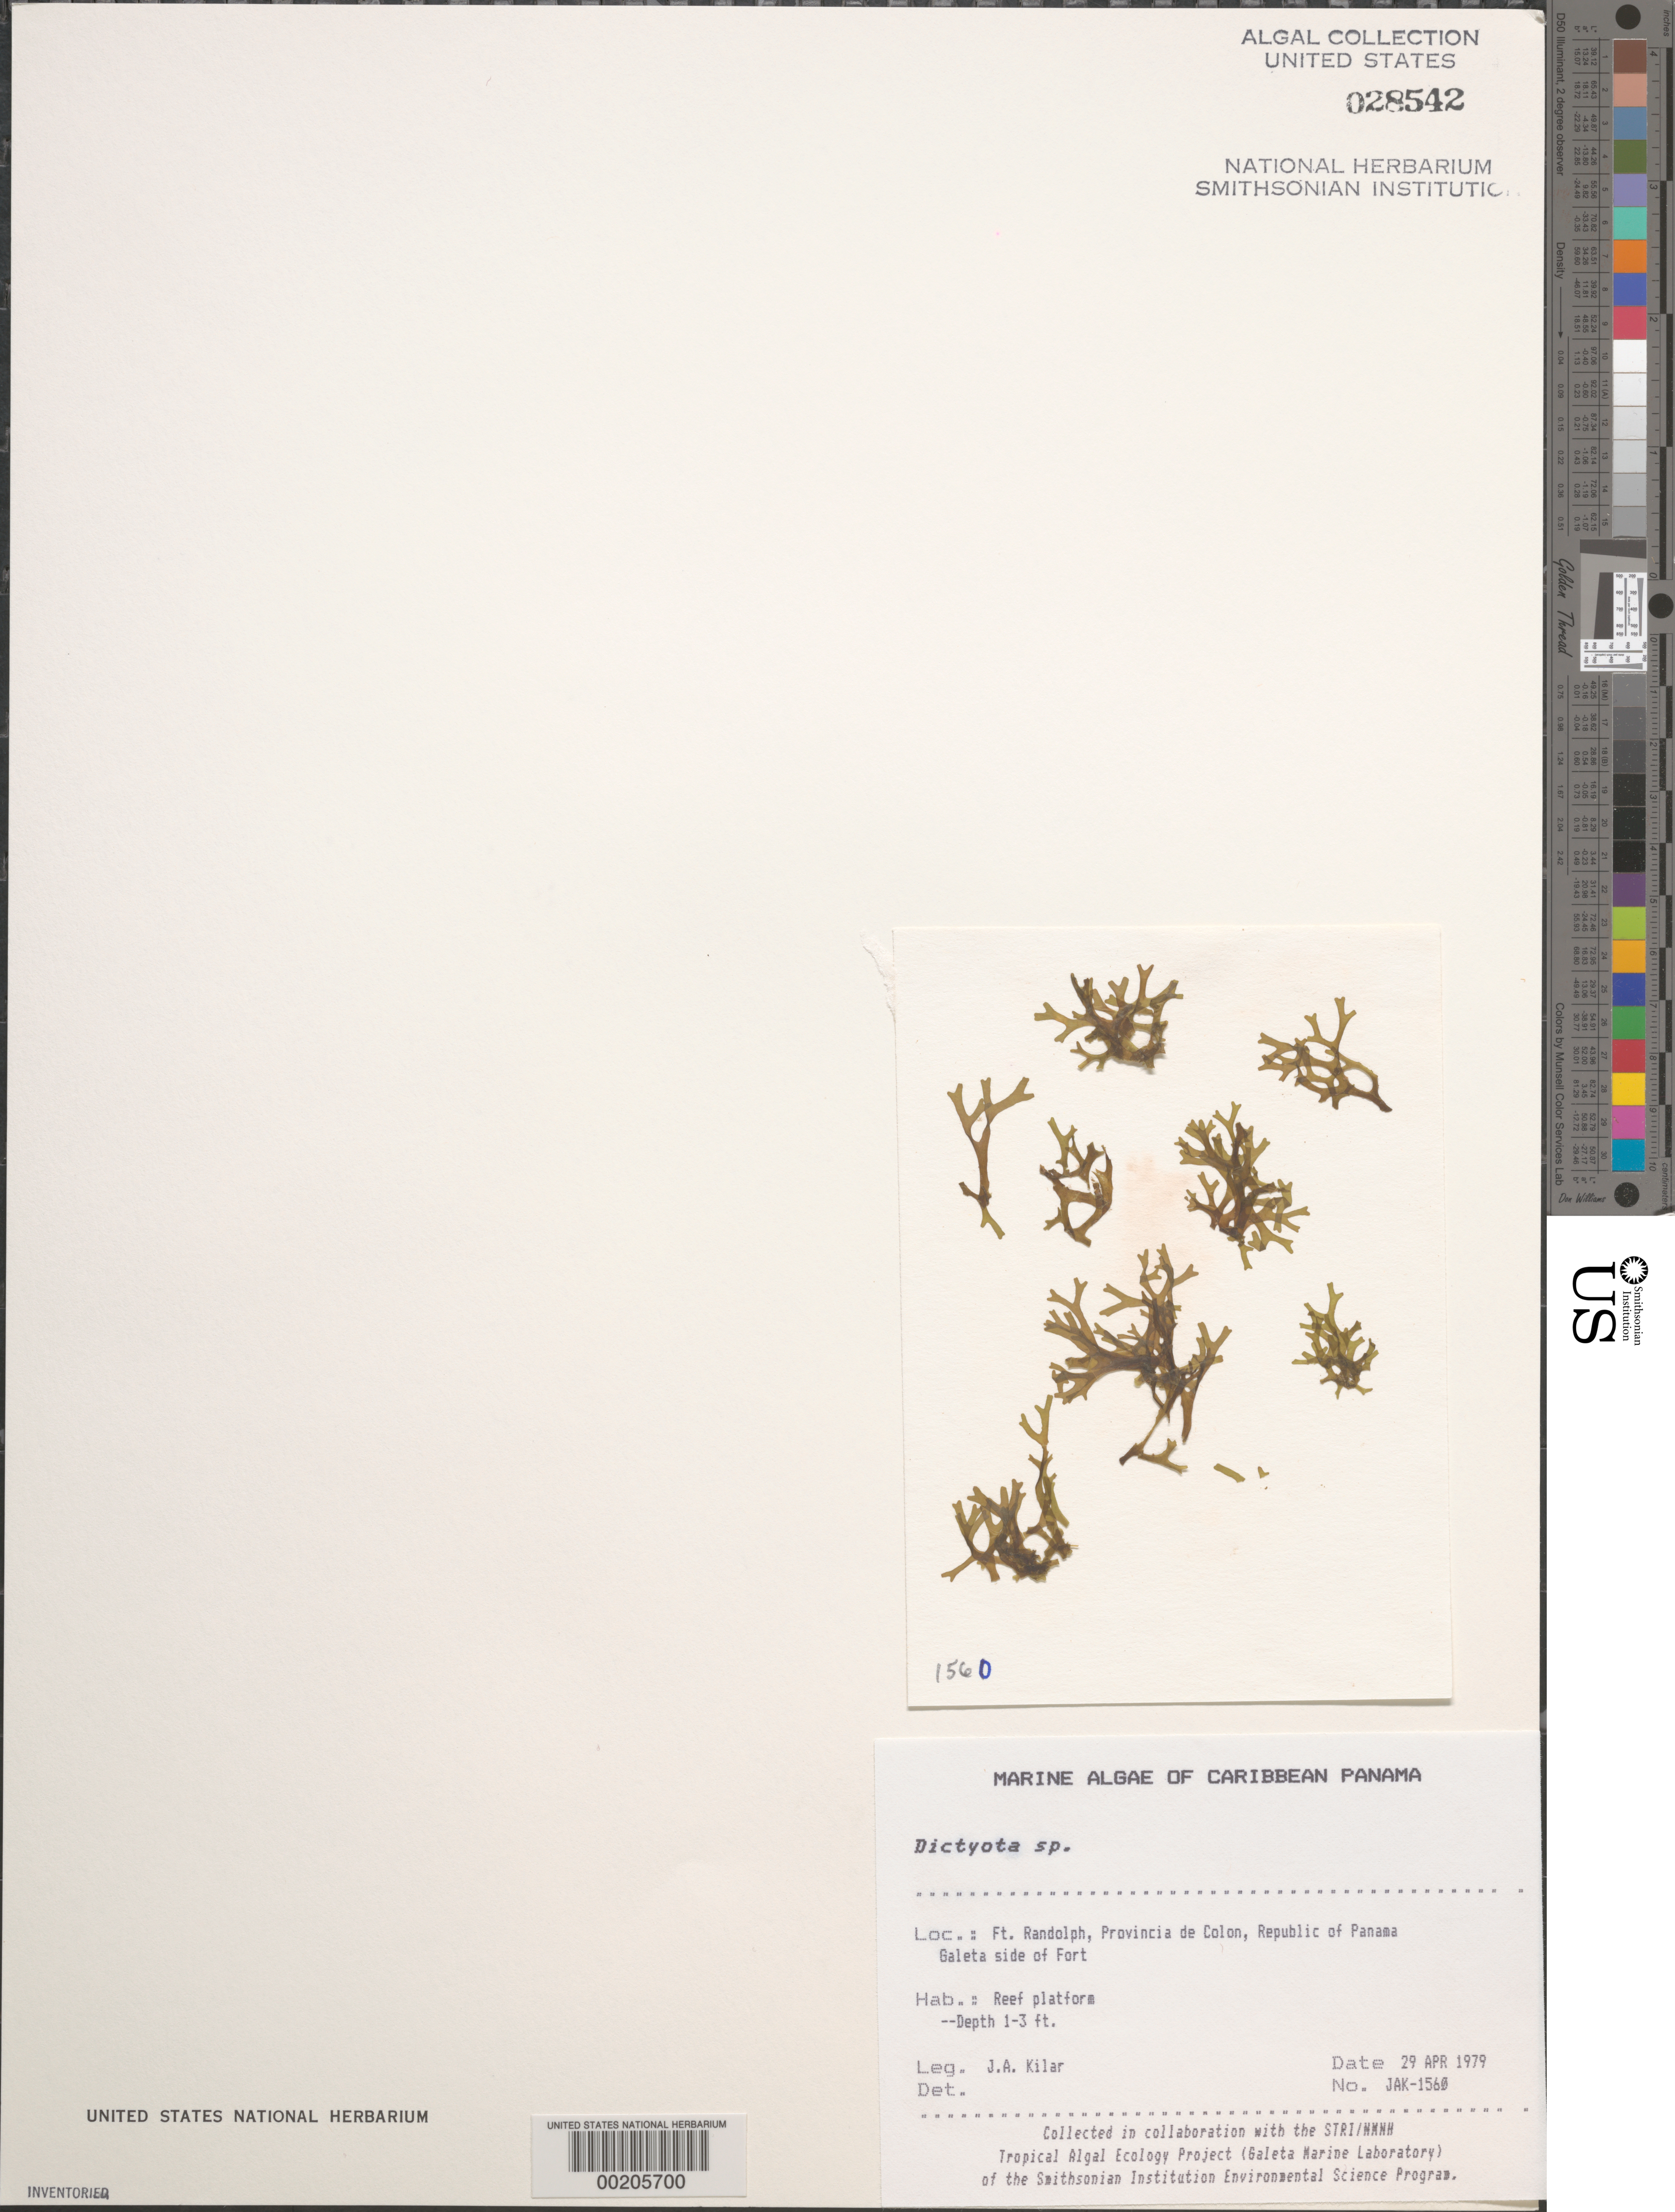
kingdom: Chromista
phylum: Ochrophyta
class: Phaeophyceae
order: Dictyotales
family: Dictyotaceae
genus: Dictyota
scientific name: Dictyota sp.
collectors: J. A. Kilar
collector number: JAK-1560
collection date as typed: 29 Apr 1979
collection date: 1979-04-29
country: Panama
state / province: Colón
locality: Fort Randolph, Galeta side of fort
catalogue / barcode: US 28542